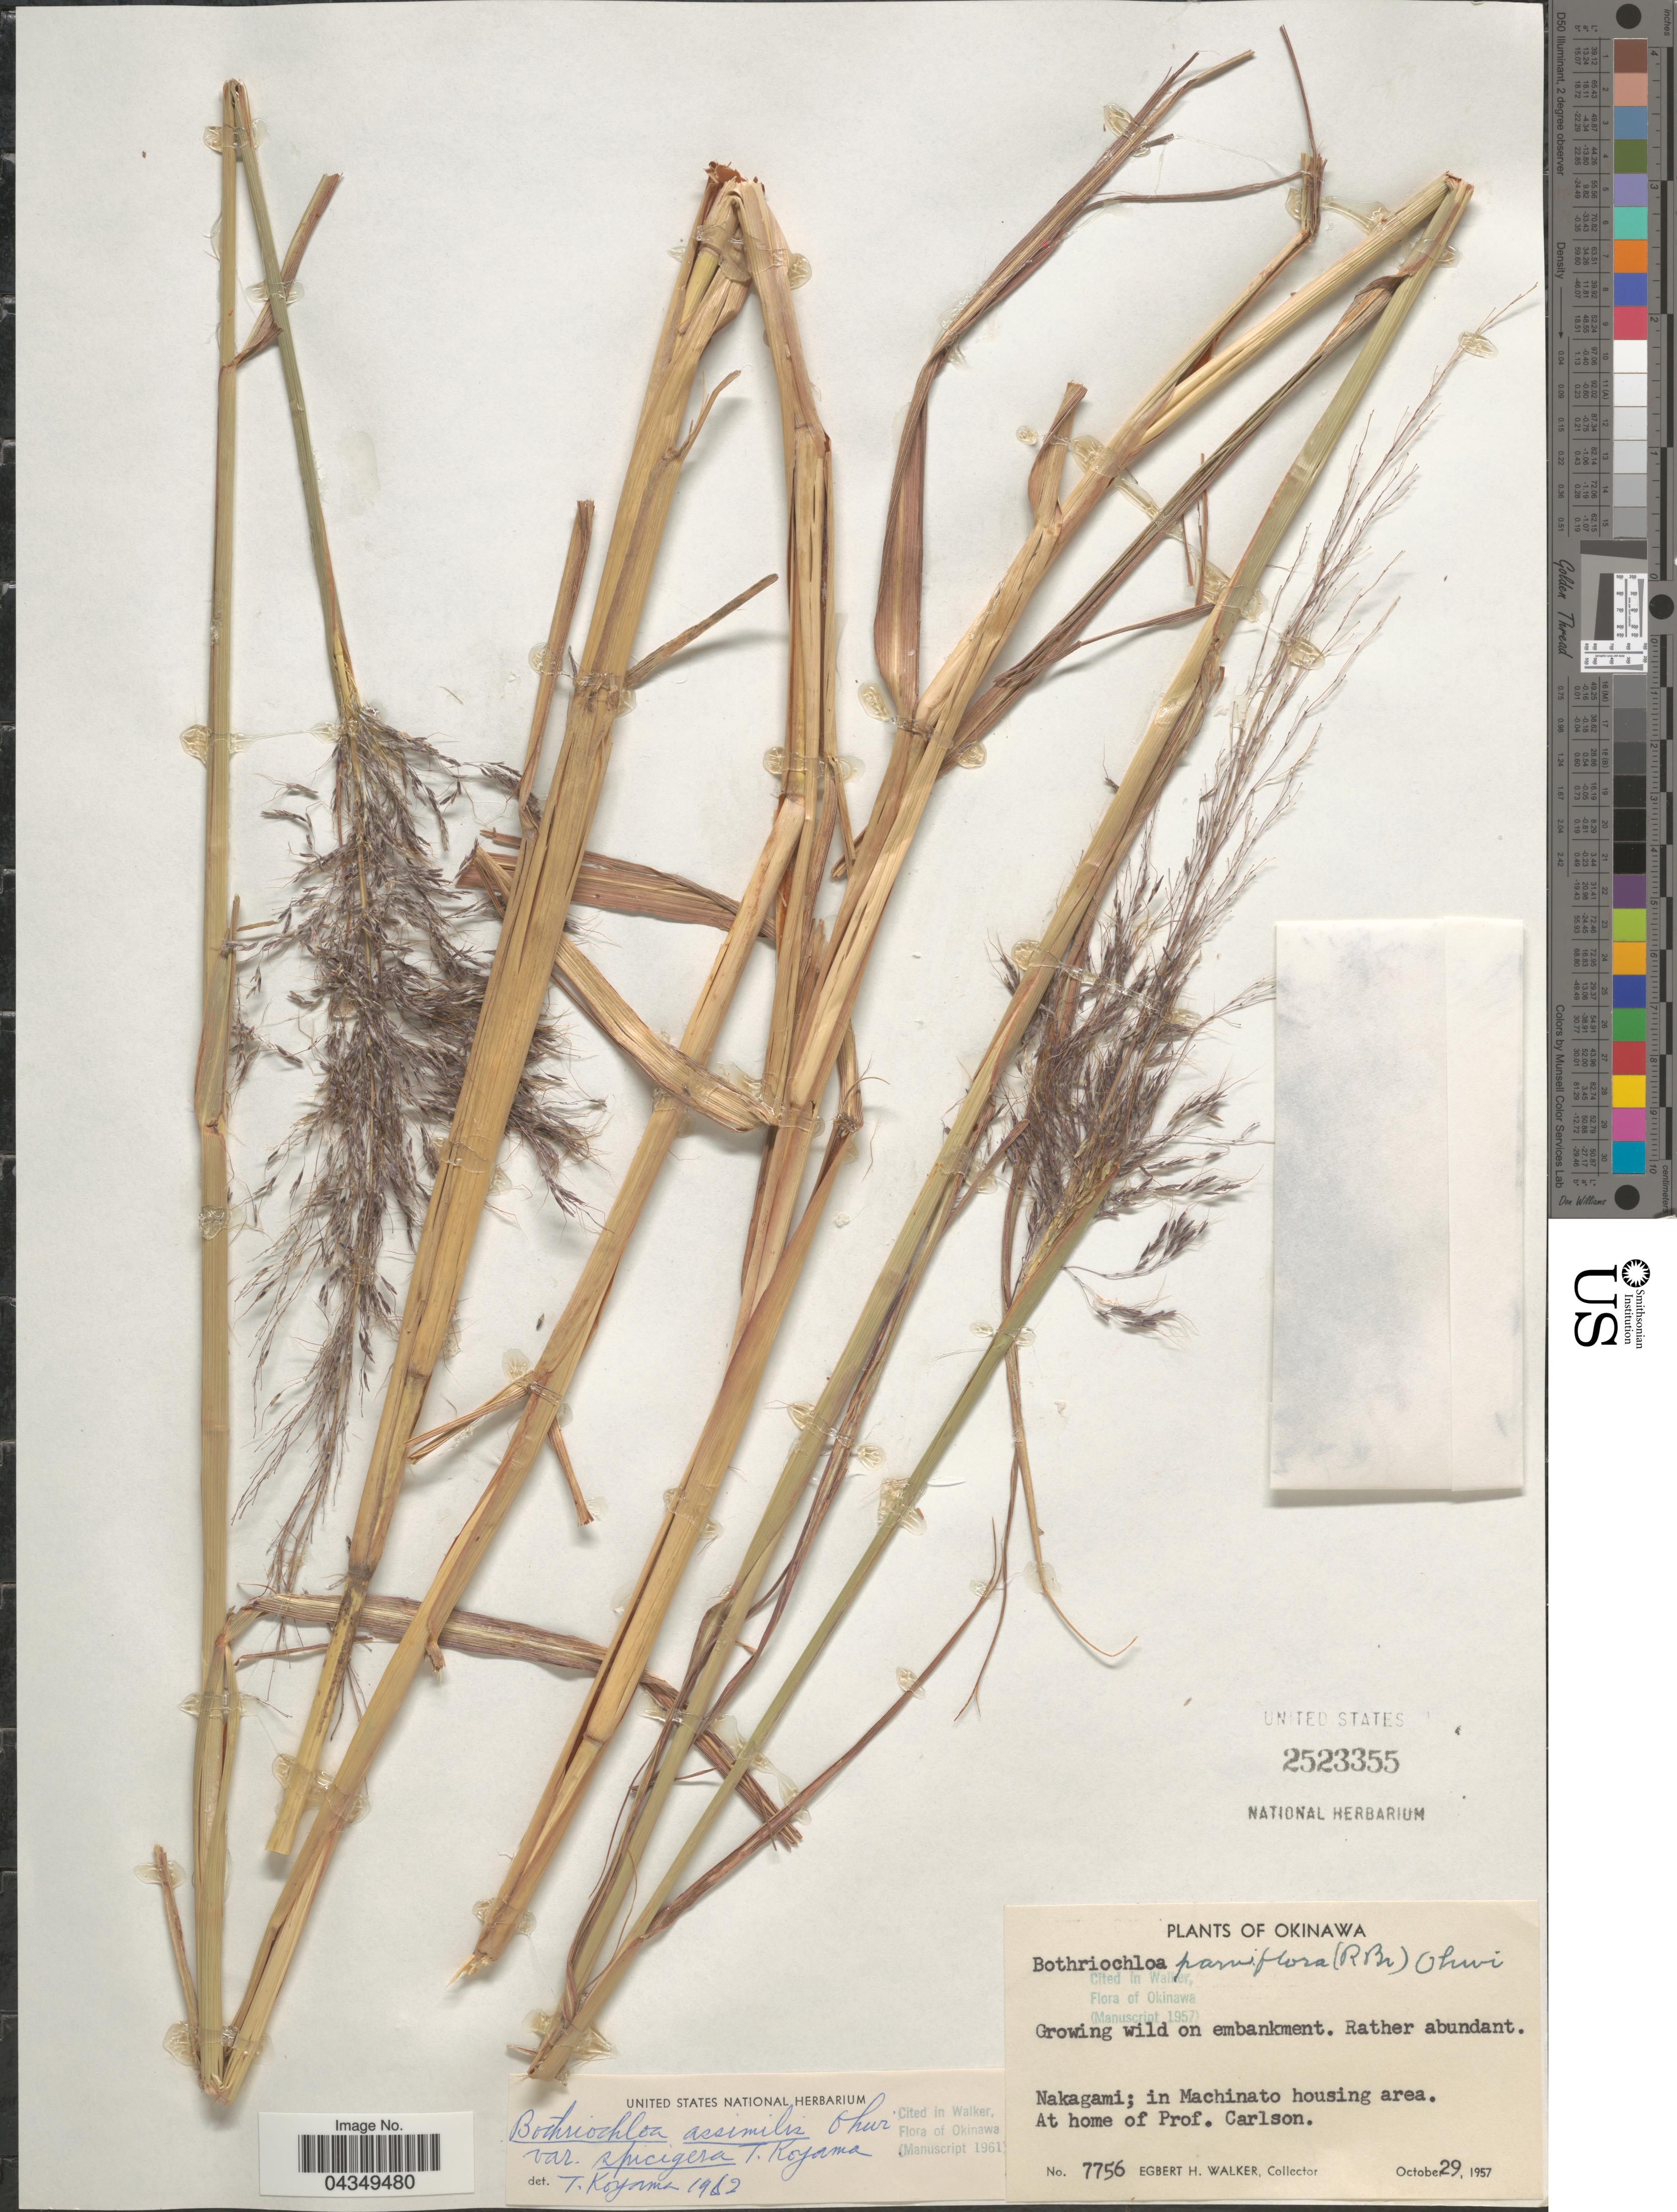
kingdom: Plantae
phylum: Tracheophyta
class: Liliopsida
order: Poales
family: Poaceae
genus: Capillipedium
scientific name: Capillipedium parviflorum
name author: (R. Br.) Stapf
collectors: E. H. Walker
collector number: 7756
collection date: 1957-10-29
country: Japan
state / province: Okinawa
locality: Nakagami; in Machinato housing area. At home of Prof. Carlson.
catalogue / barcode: US 2523355